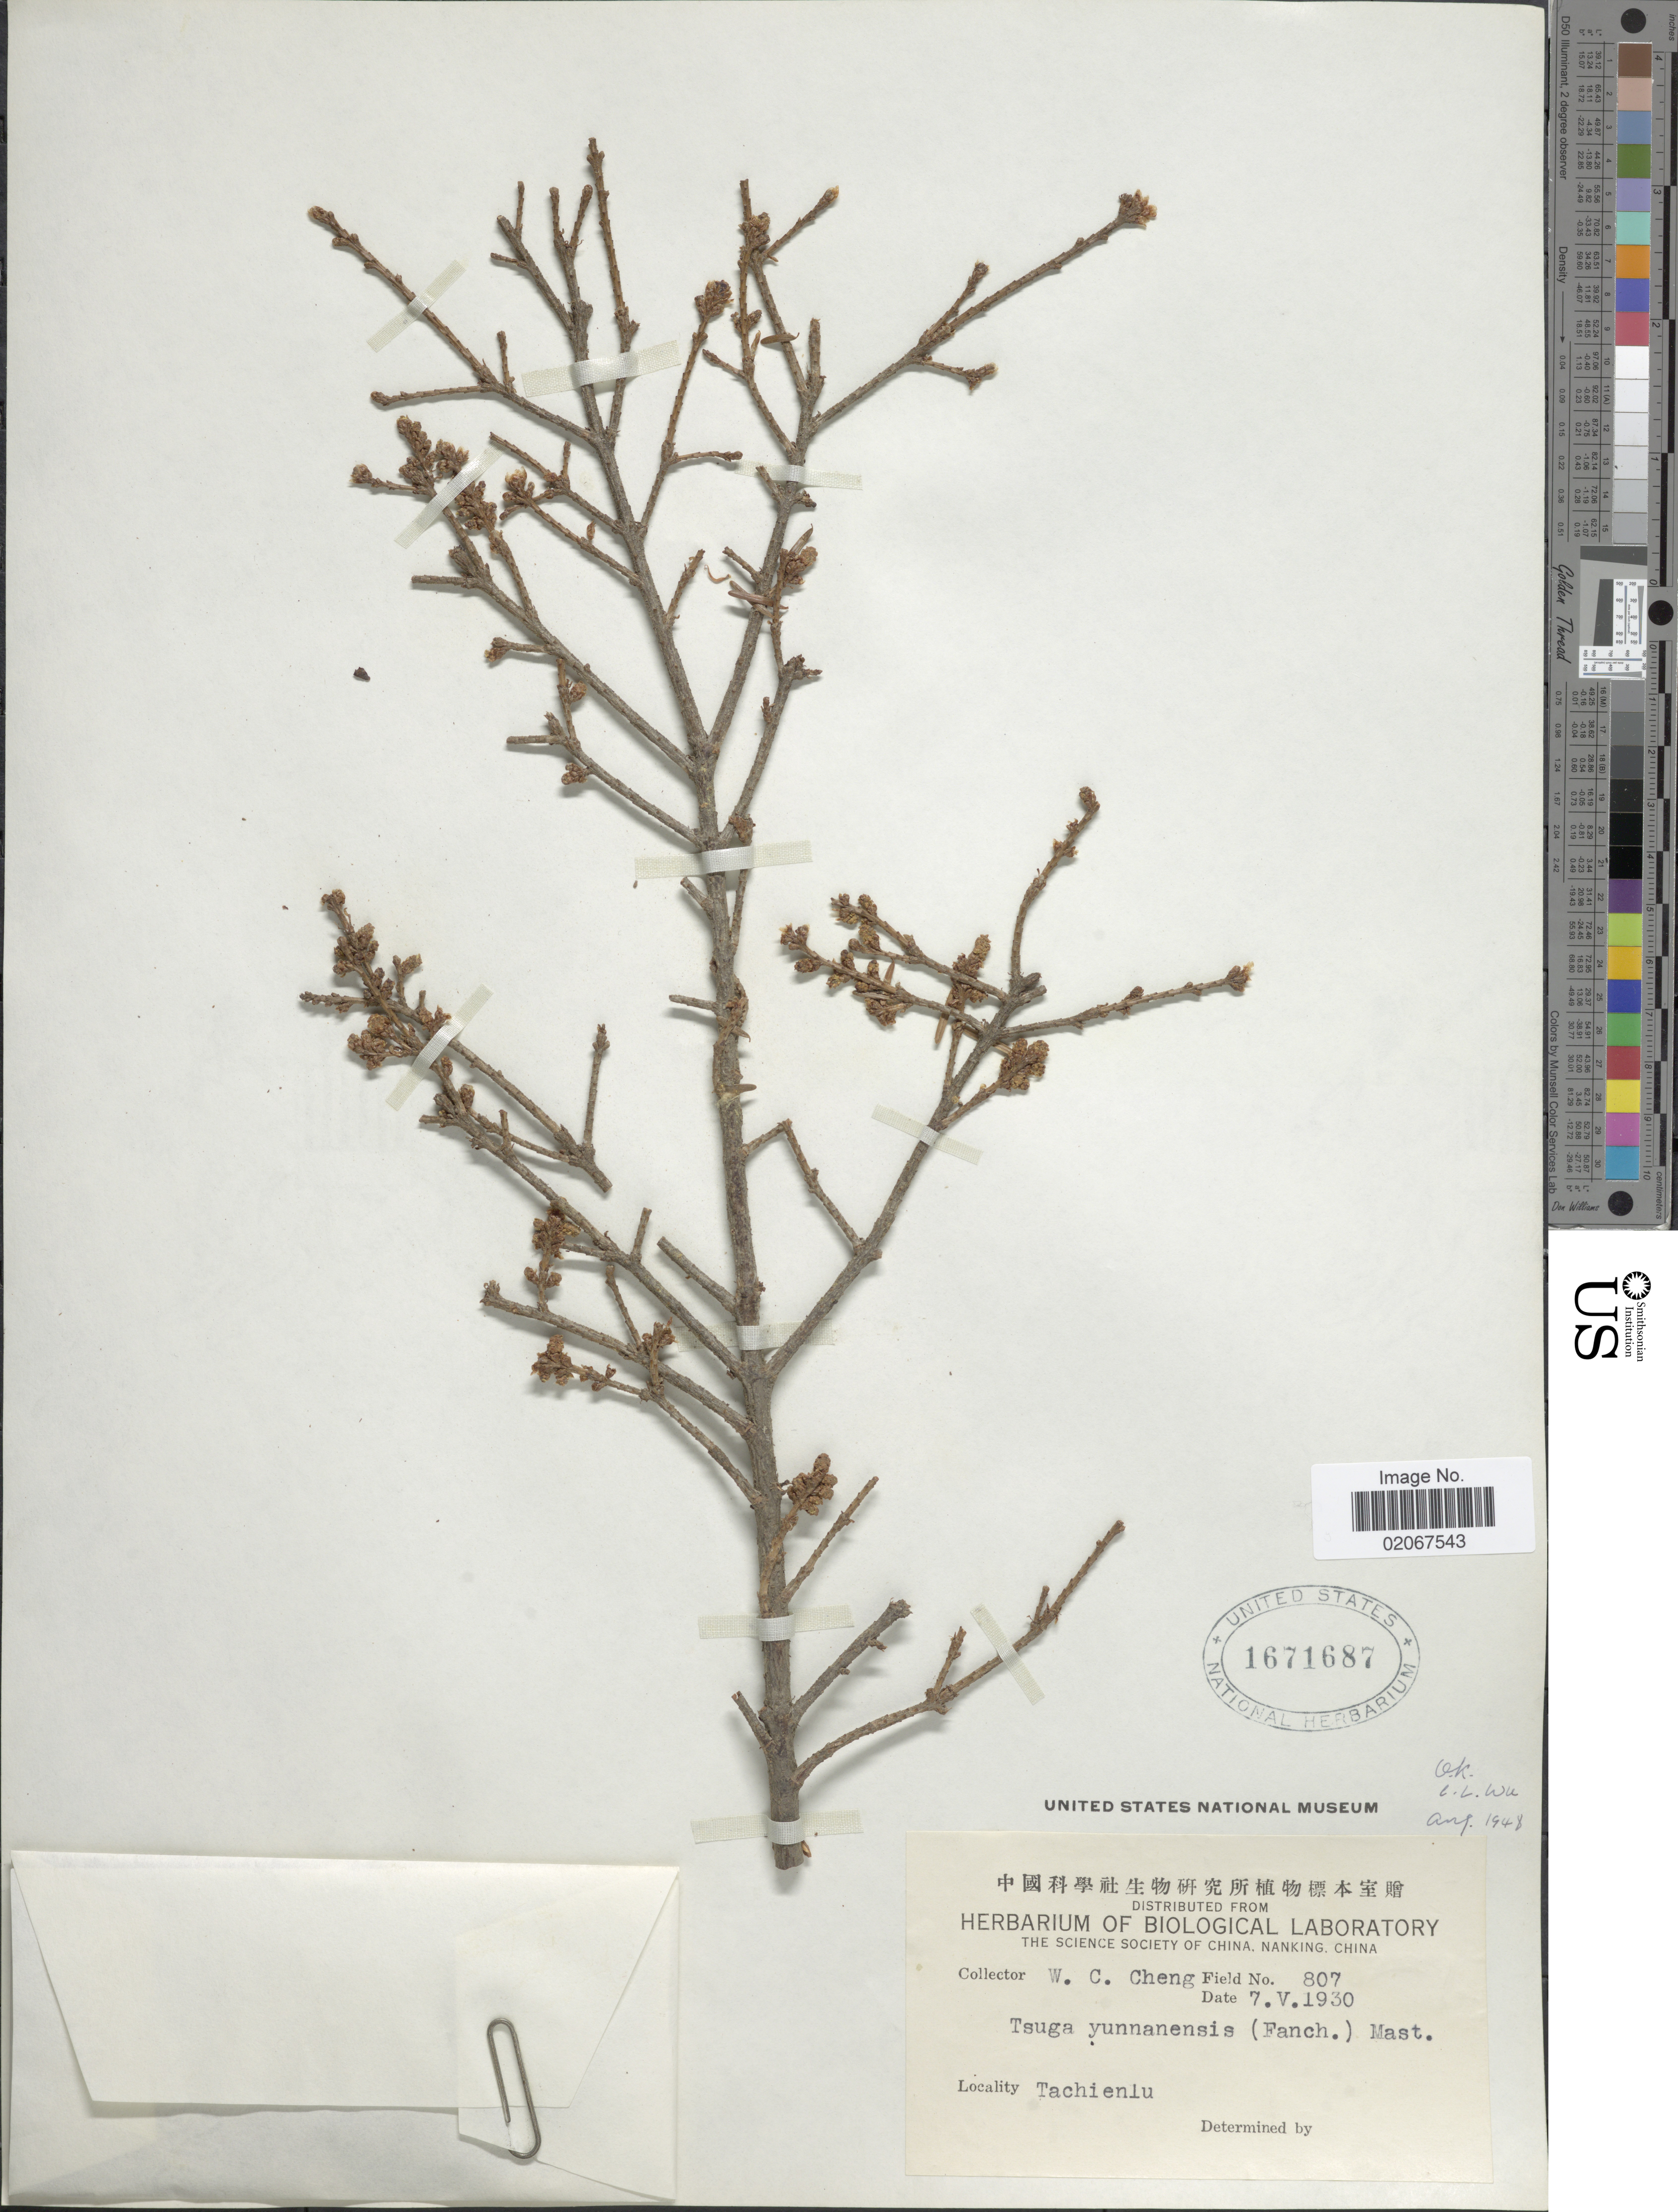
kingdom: Plantae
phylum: Tracheophyta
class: Pinopsida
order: Pinales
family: Pinaceae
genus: Tsuga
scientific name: Tsuga yunnanensis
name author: (Franch.) Mast.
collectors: W. C. Cheng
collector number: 807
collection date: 1930-05-07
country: China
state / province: Sichuan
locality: Tachienlu.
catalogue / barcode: US 1671687